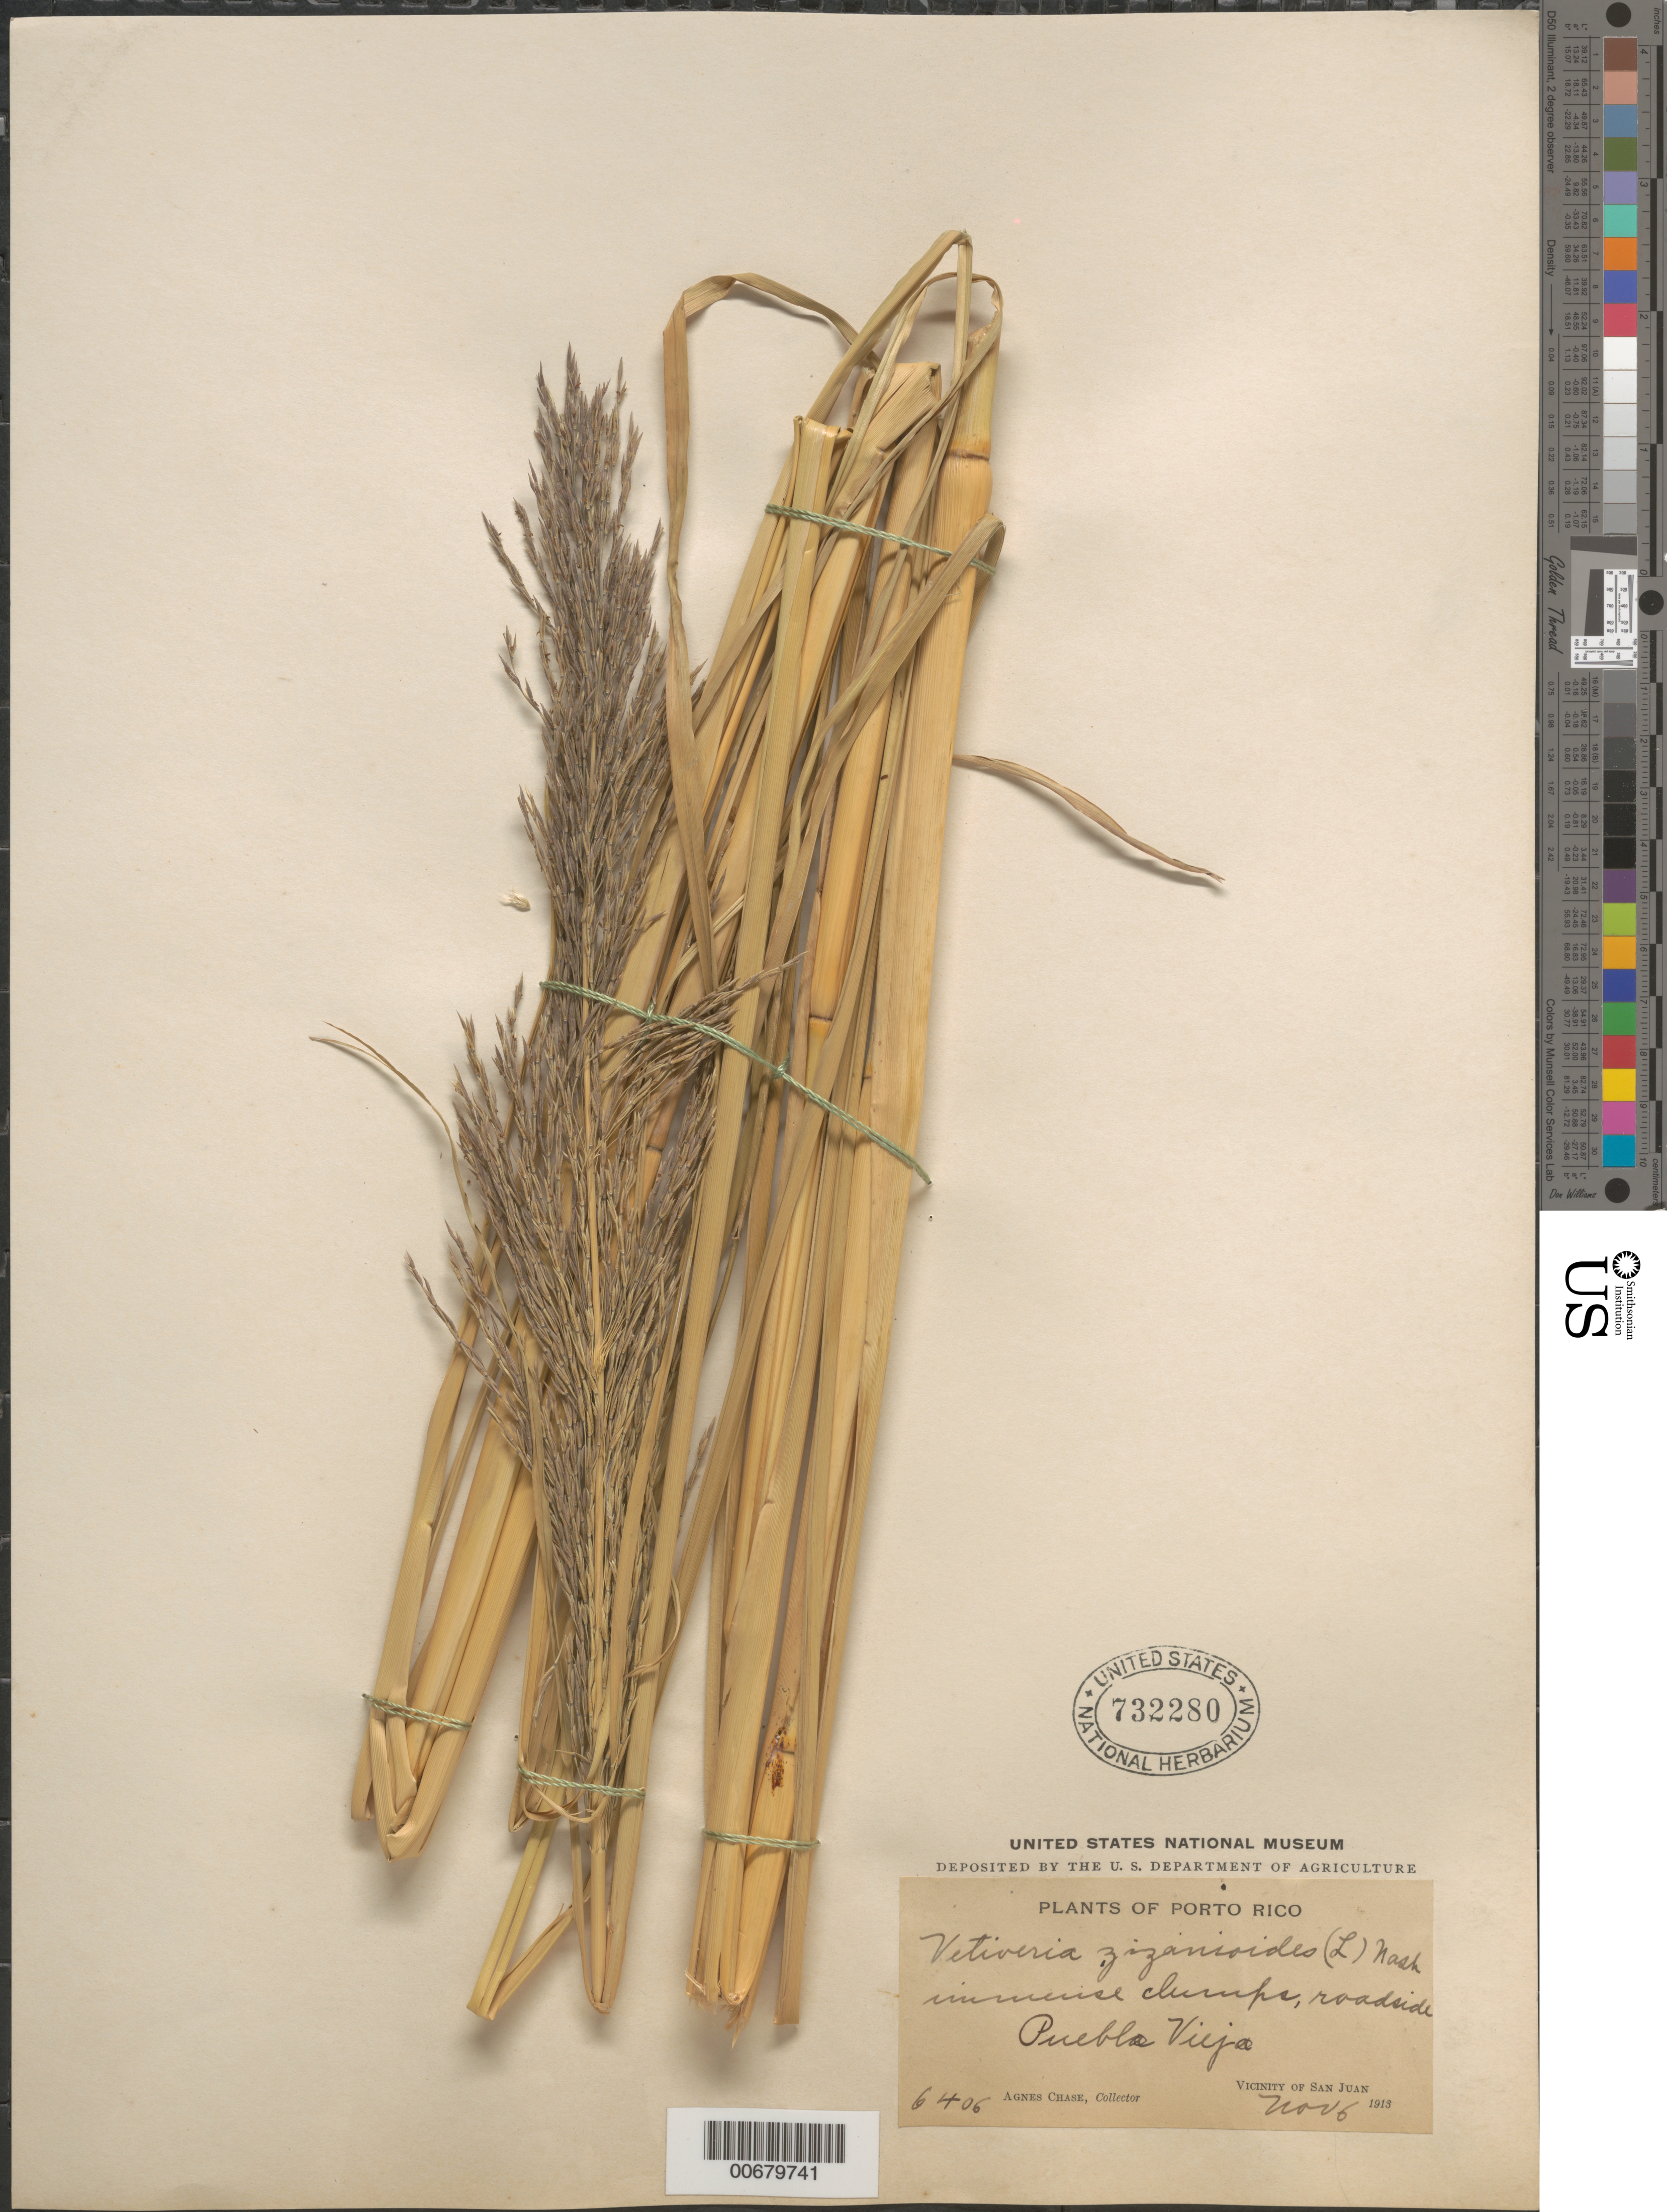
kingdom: Plantae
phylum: Tracheophyta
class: Liliopsida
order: Poales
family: Poaceae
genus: Vetiveria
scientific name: Vetiveria zizanioides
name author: (L.) Nash ex Small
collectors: A. Chase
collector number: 6406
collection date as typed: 06 Nov 1913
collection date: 1913-11-06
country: Puerto Rico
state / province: Guaynabo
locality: Pueblo Viejo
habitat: Roadside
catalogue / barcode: US 732280